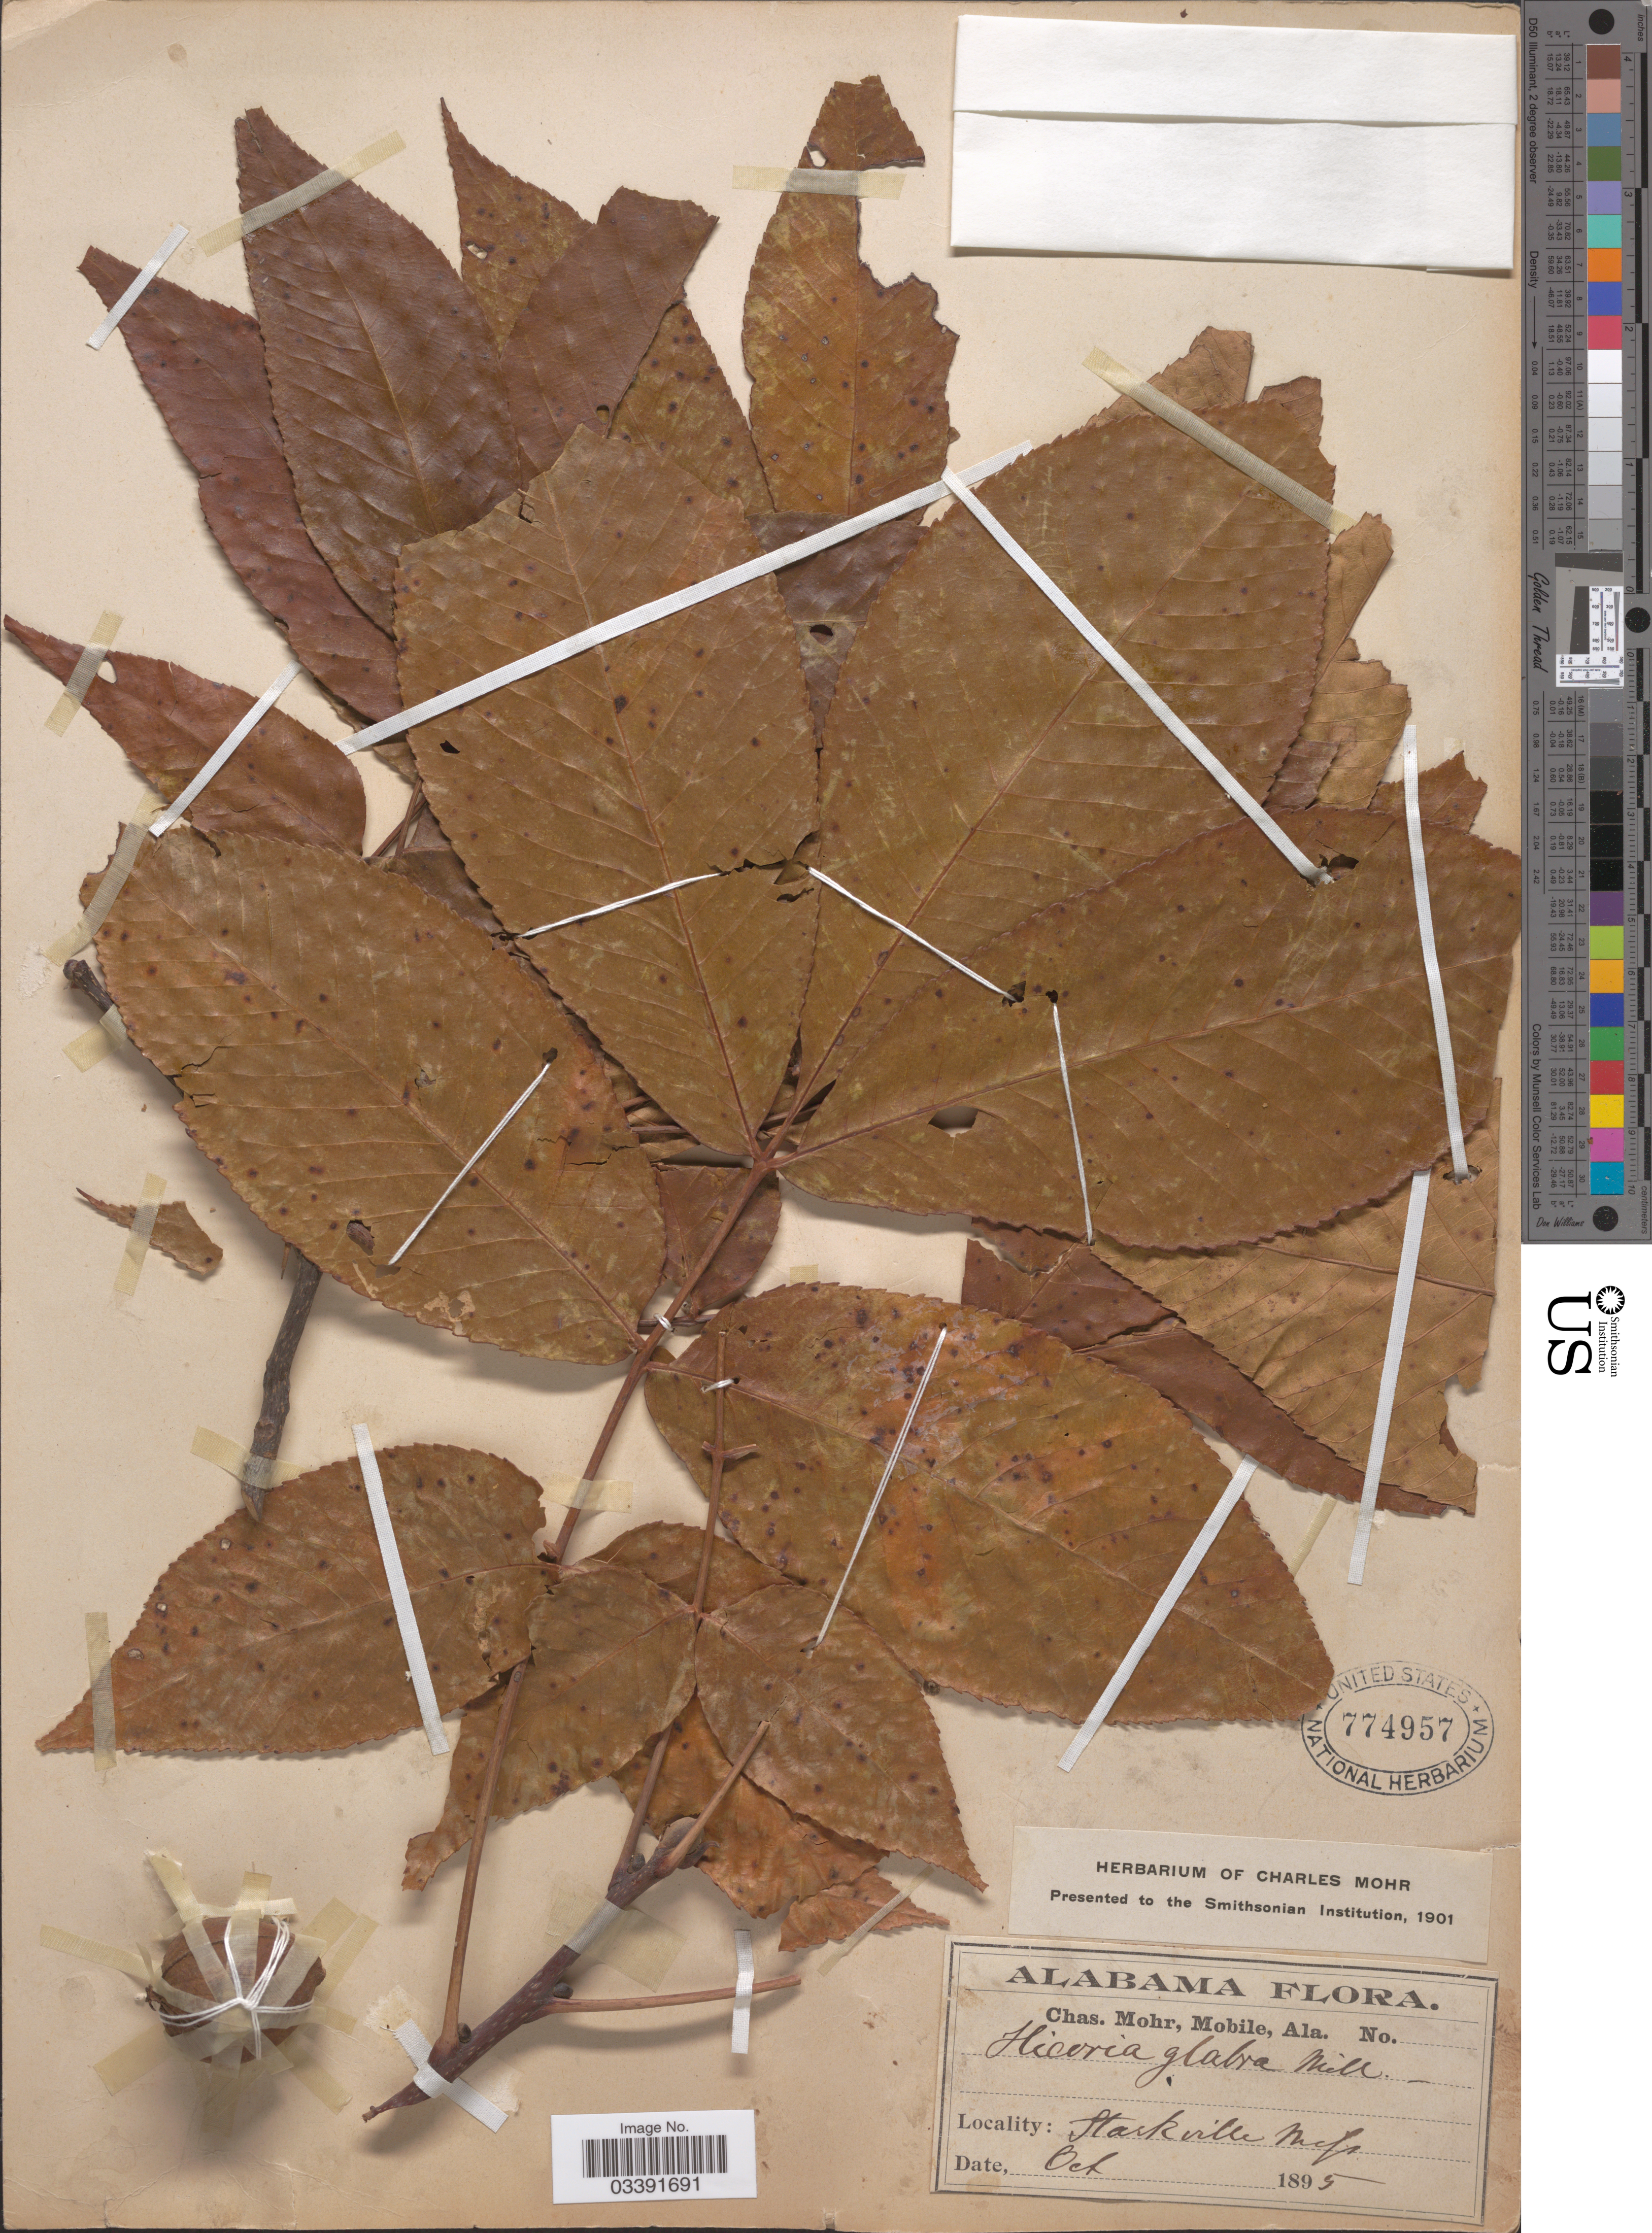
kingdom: Plantae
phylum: Tracheophyta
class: Magnoliopsida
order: Fagales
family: Juglandaceae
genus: Carya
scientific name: Carya glabra var. glabra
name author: (Mill.) Sweet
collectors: Mohr, C. T. (herbarium)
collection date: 1895-10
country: United States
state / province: Alabama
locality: Mobile. Starkville.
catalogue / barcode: US 774957